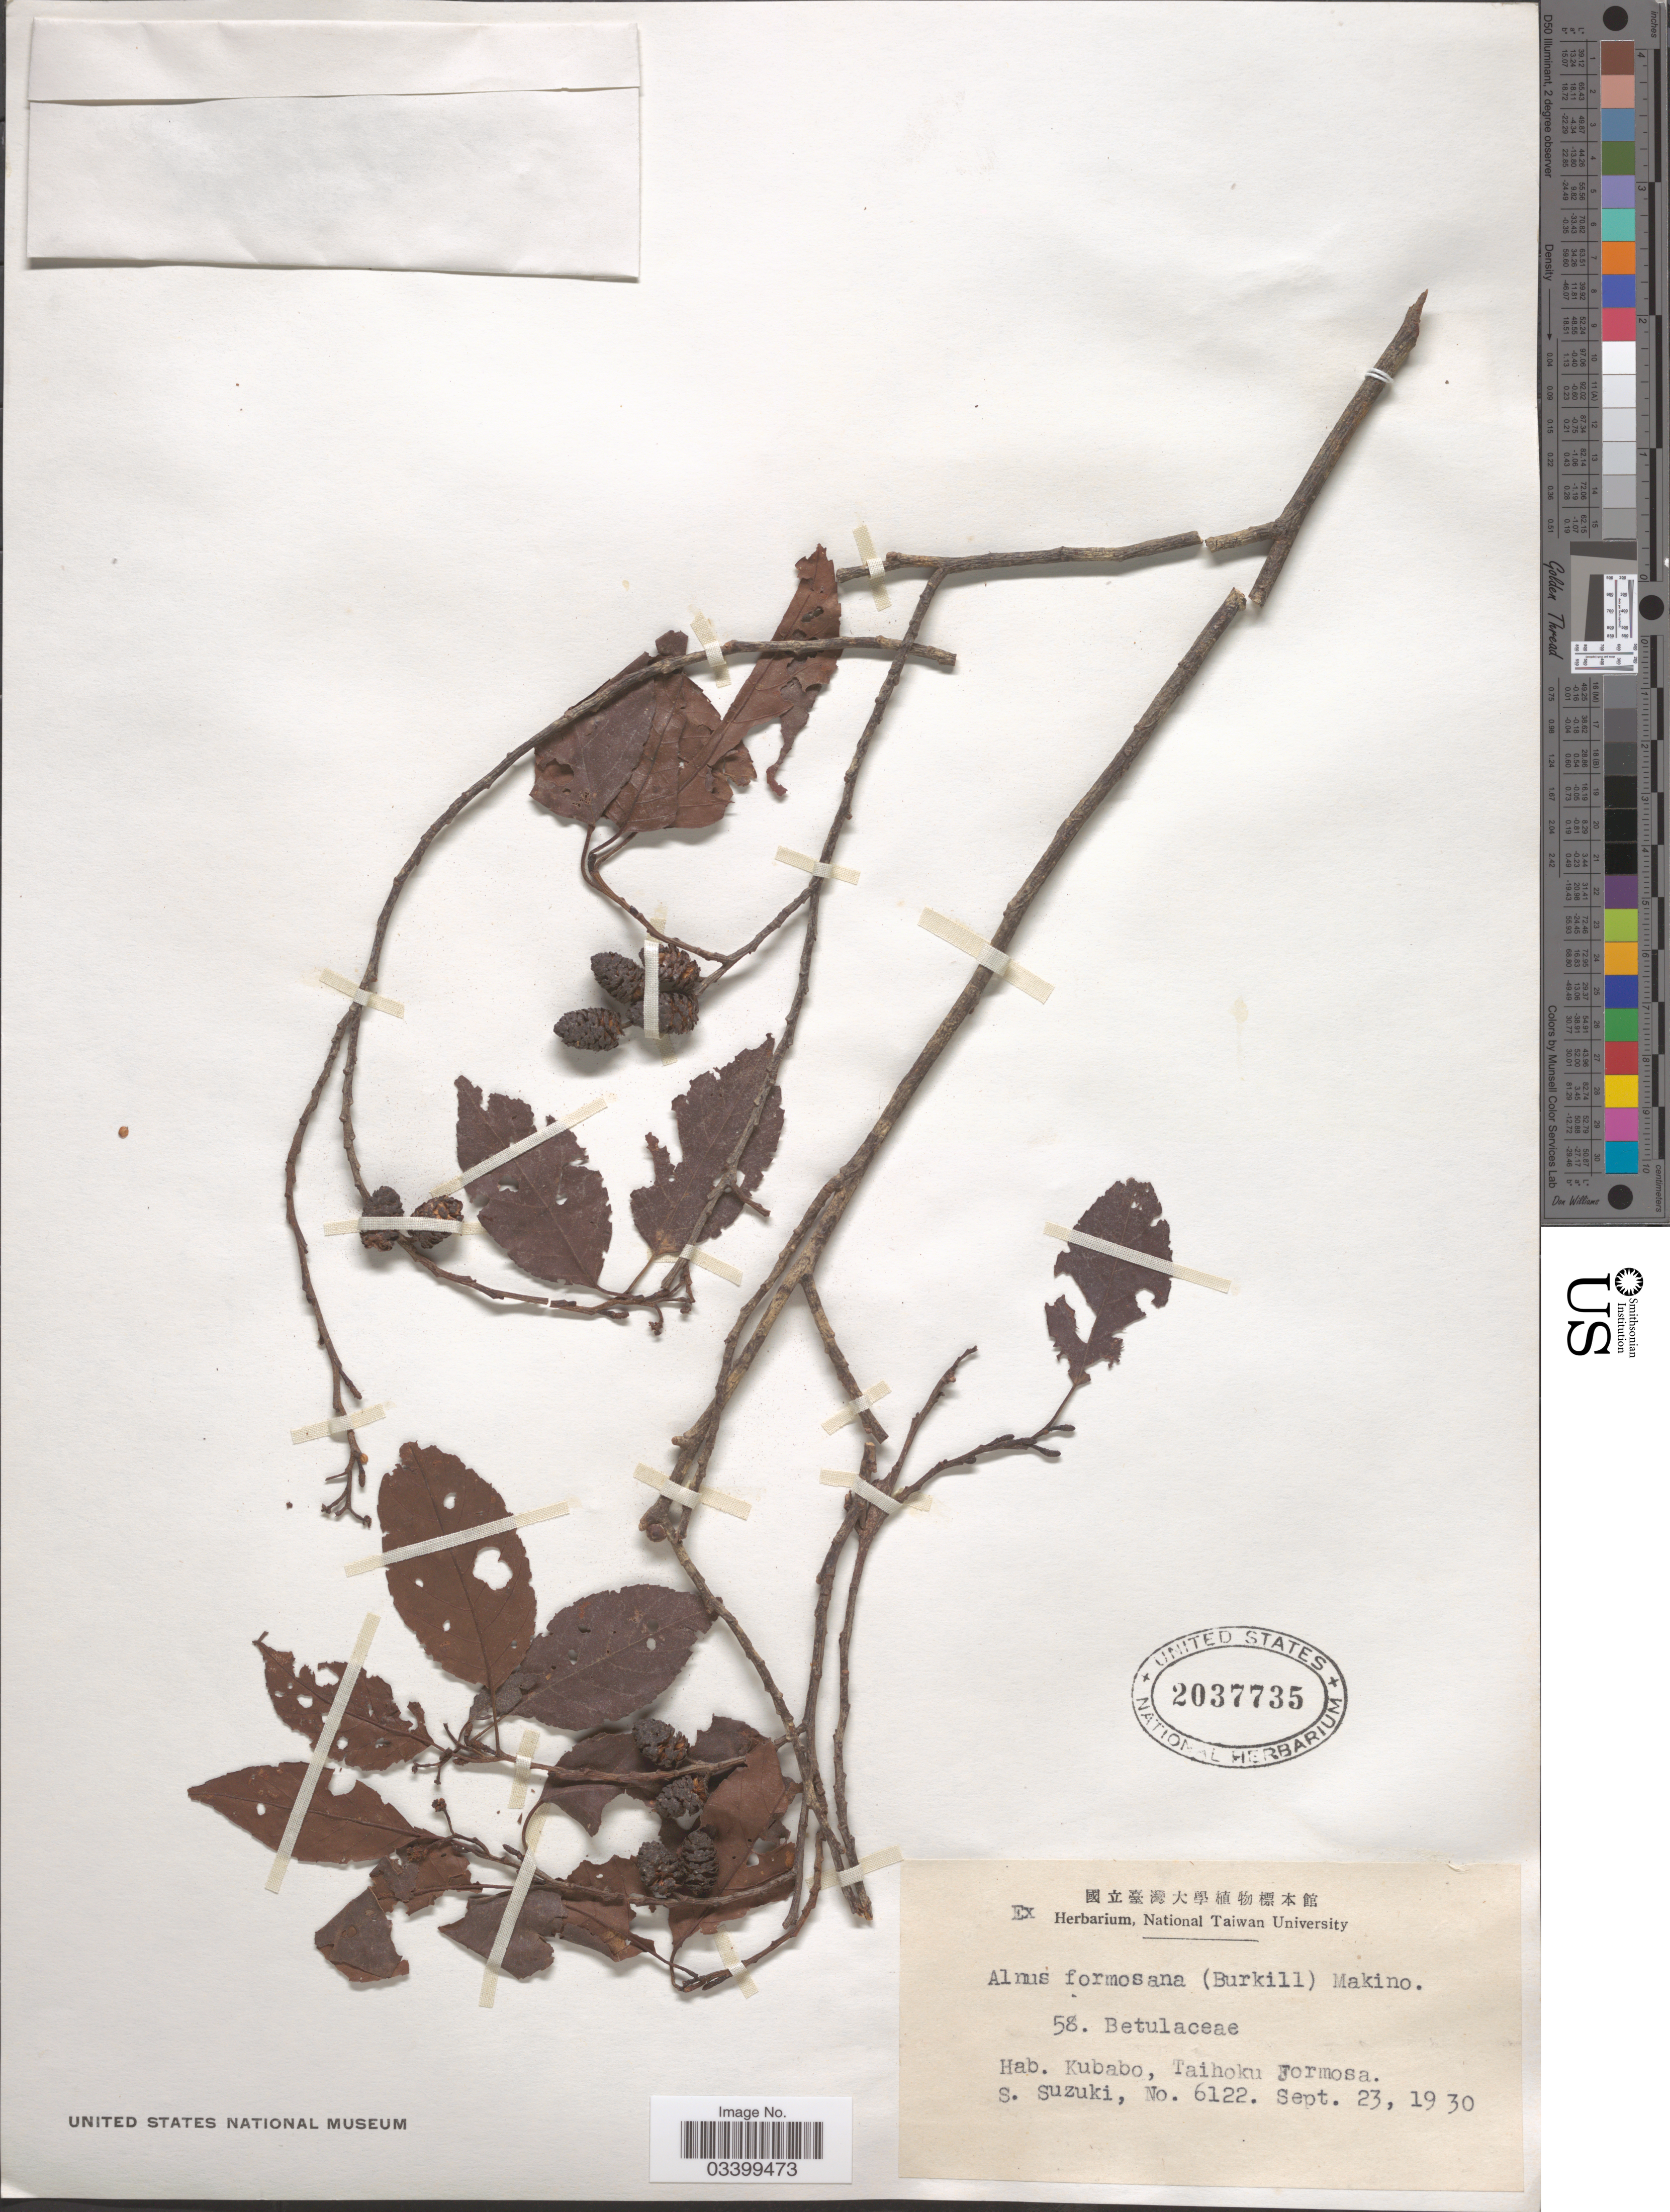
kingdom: Plantae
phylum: Tracheophyta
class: Magnoliopsida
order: Fagales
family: Betulaceae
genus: Alnus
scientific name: Alnus japonica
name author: (Thunb.) Steud.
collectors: S. Suzuki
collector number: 6122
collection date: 1930-09-23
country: Taiwan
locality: Kubabo, Taihoku, Formosa.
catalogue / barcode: US 2037735